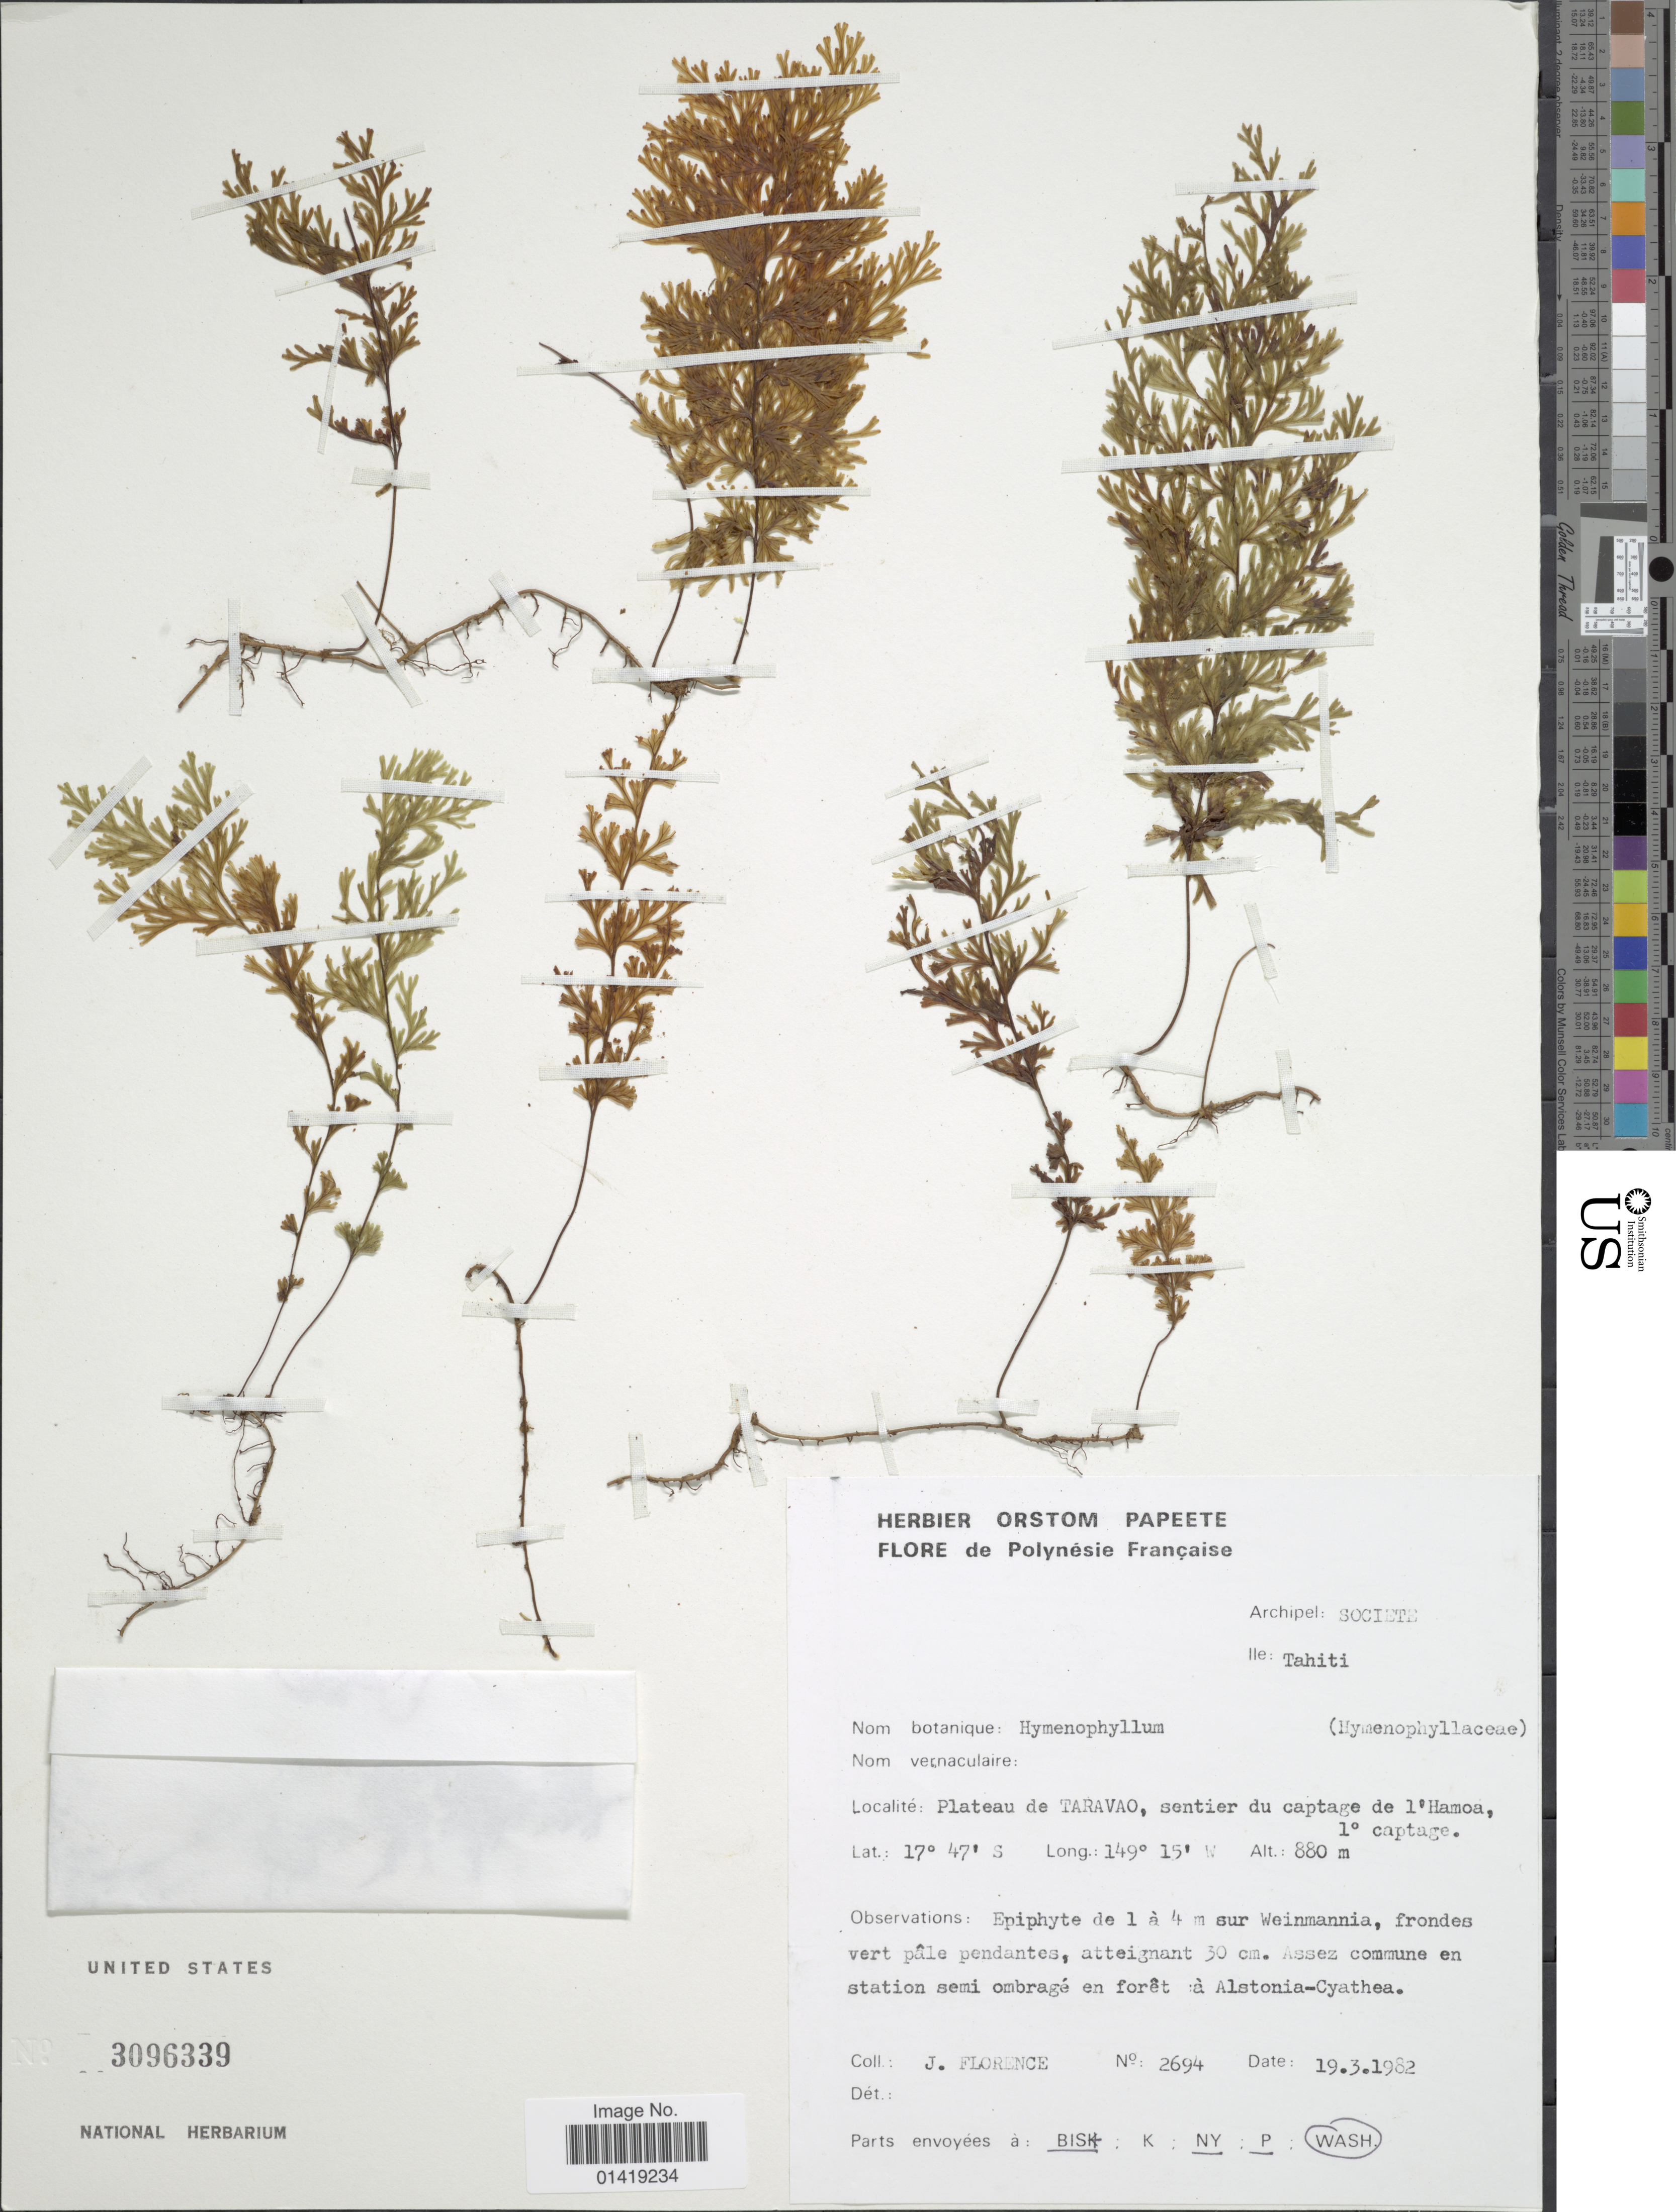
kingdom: Plantae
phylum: Tracheophyta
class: Polypodiopsida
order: Hymenophyllales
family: Hymenophyllaceae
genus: Hymenophyllum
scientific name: Hymenophyllum flabellatum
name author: Labill.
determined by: Florence, J.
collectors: J. Florence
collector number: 2694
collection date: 1982-03-19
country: French Polynesia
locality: Archiplel: Societe Ile: Tahiti plateau de Taravao sentier du captage de l'Hamoa l'captage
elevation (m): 880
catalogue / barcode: US 3096339